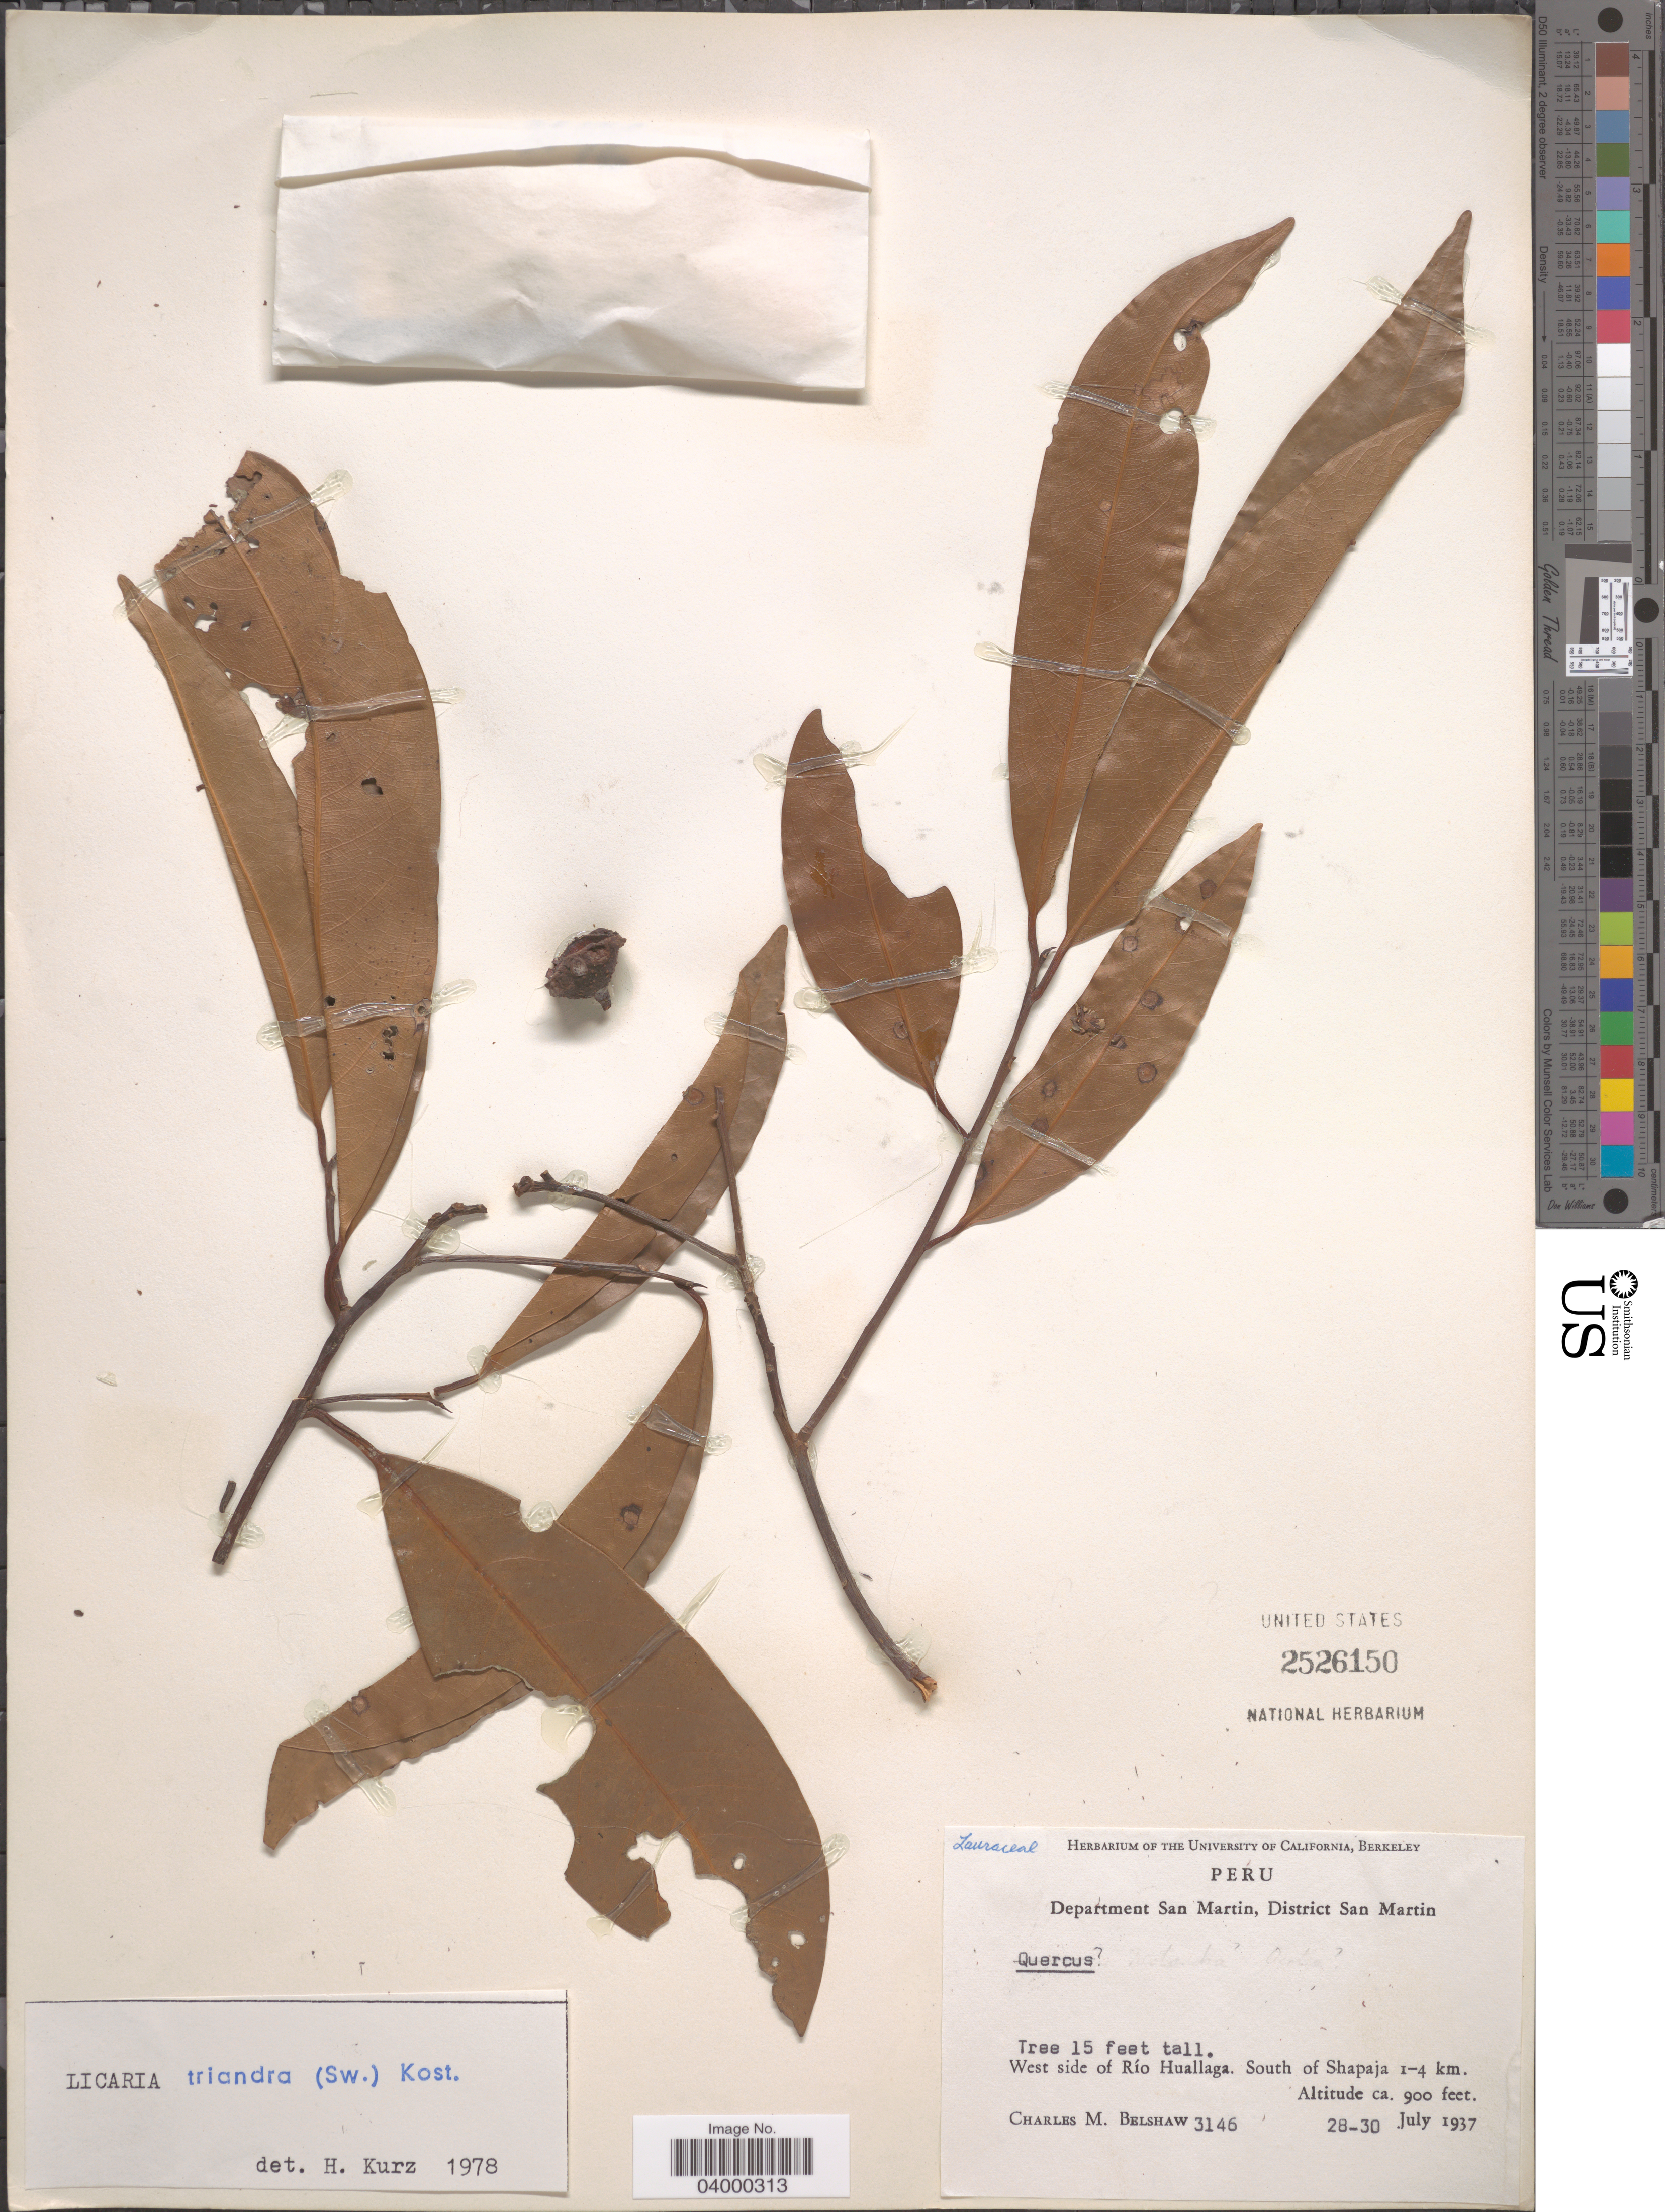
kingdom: Plantae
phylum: Tracheophyta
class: Magnoliopsida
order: Laurales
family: Lauraceae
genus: Licaria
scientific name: Licaria triandra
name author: (Sw.) Kosterm.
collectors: C. Shaw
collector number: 3146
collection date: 1937-07-28/1937-07-30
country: Peru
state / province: San Martín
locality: Department San Martin, District San Martin. West side of Río Huallaga. South of Shapaja 1-4 km.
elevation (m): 274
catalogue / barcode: US 2526150